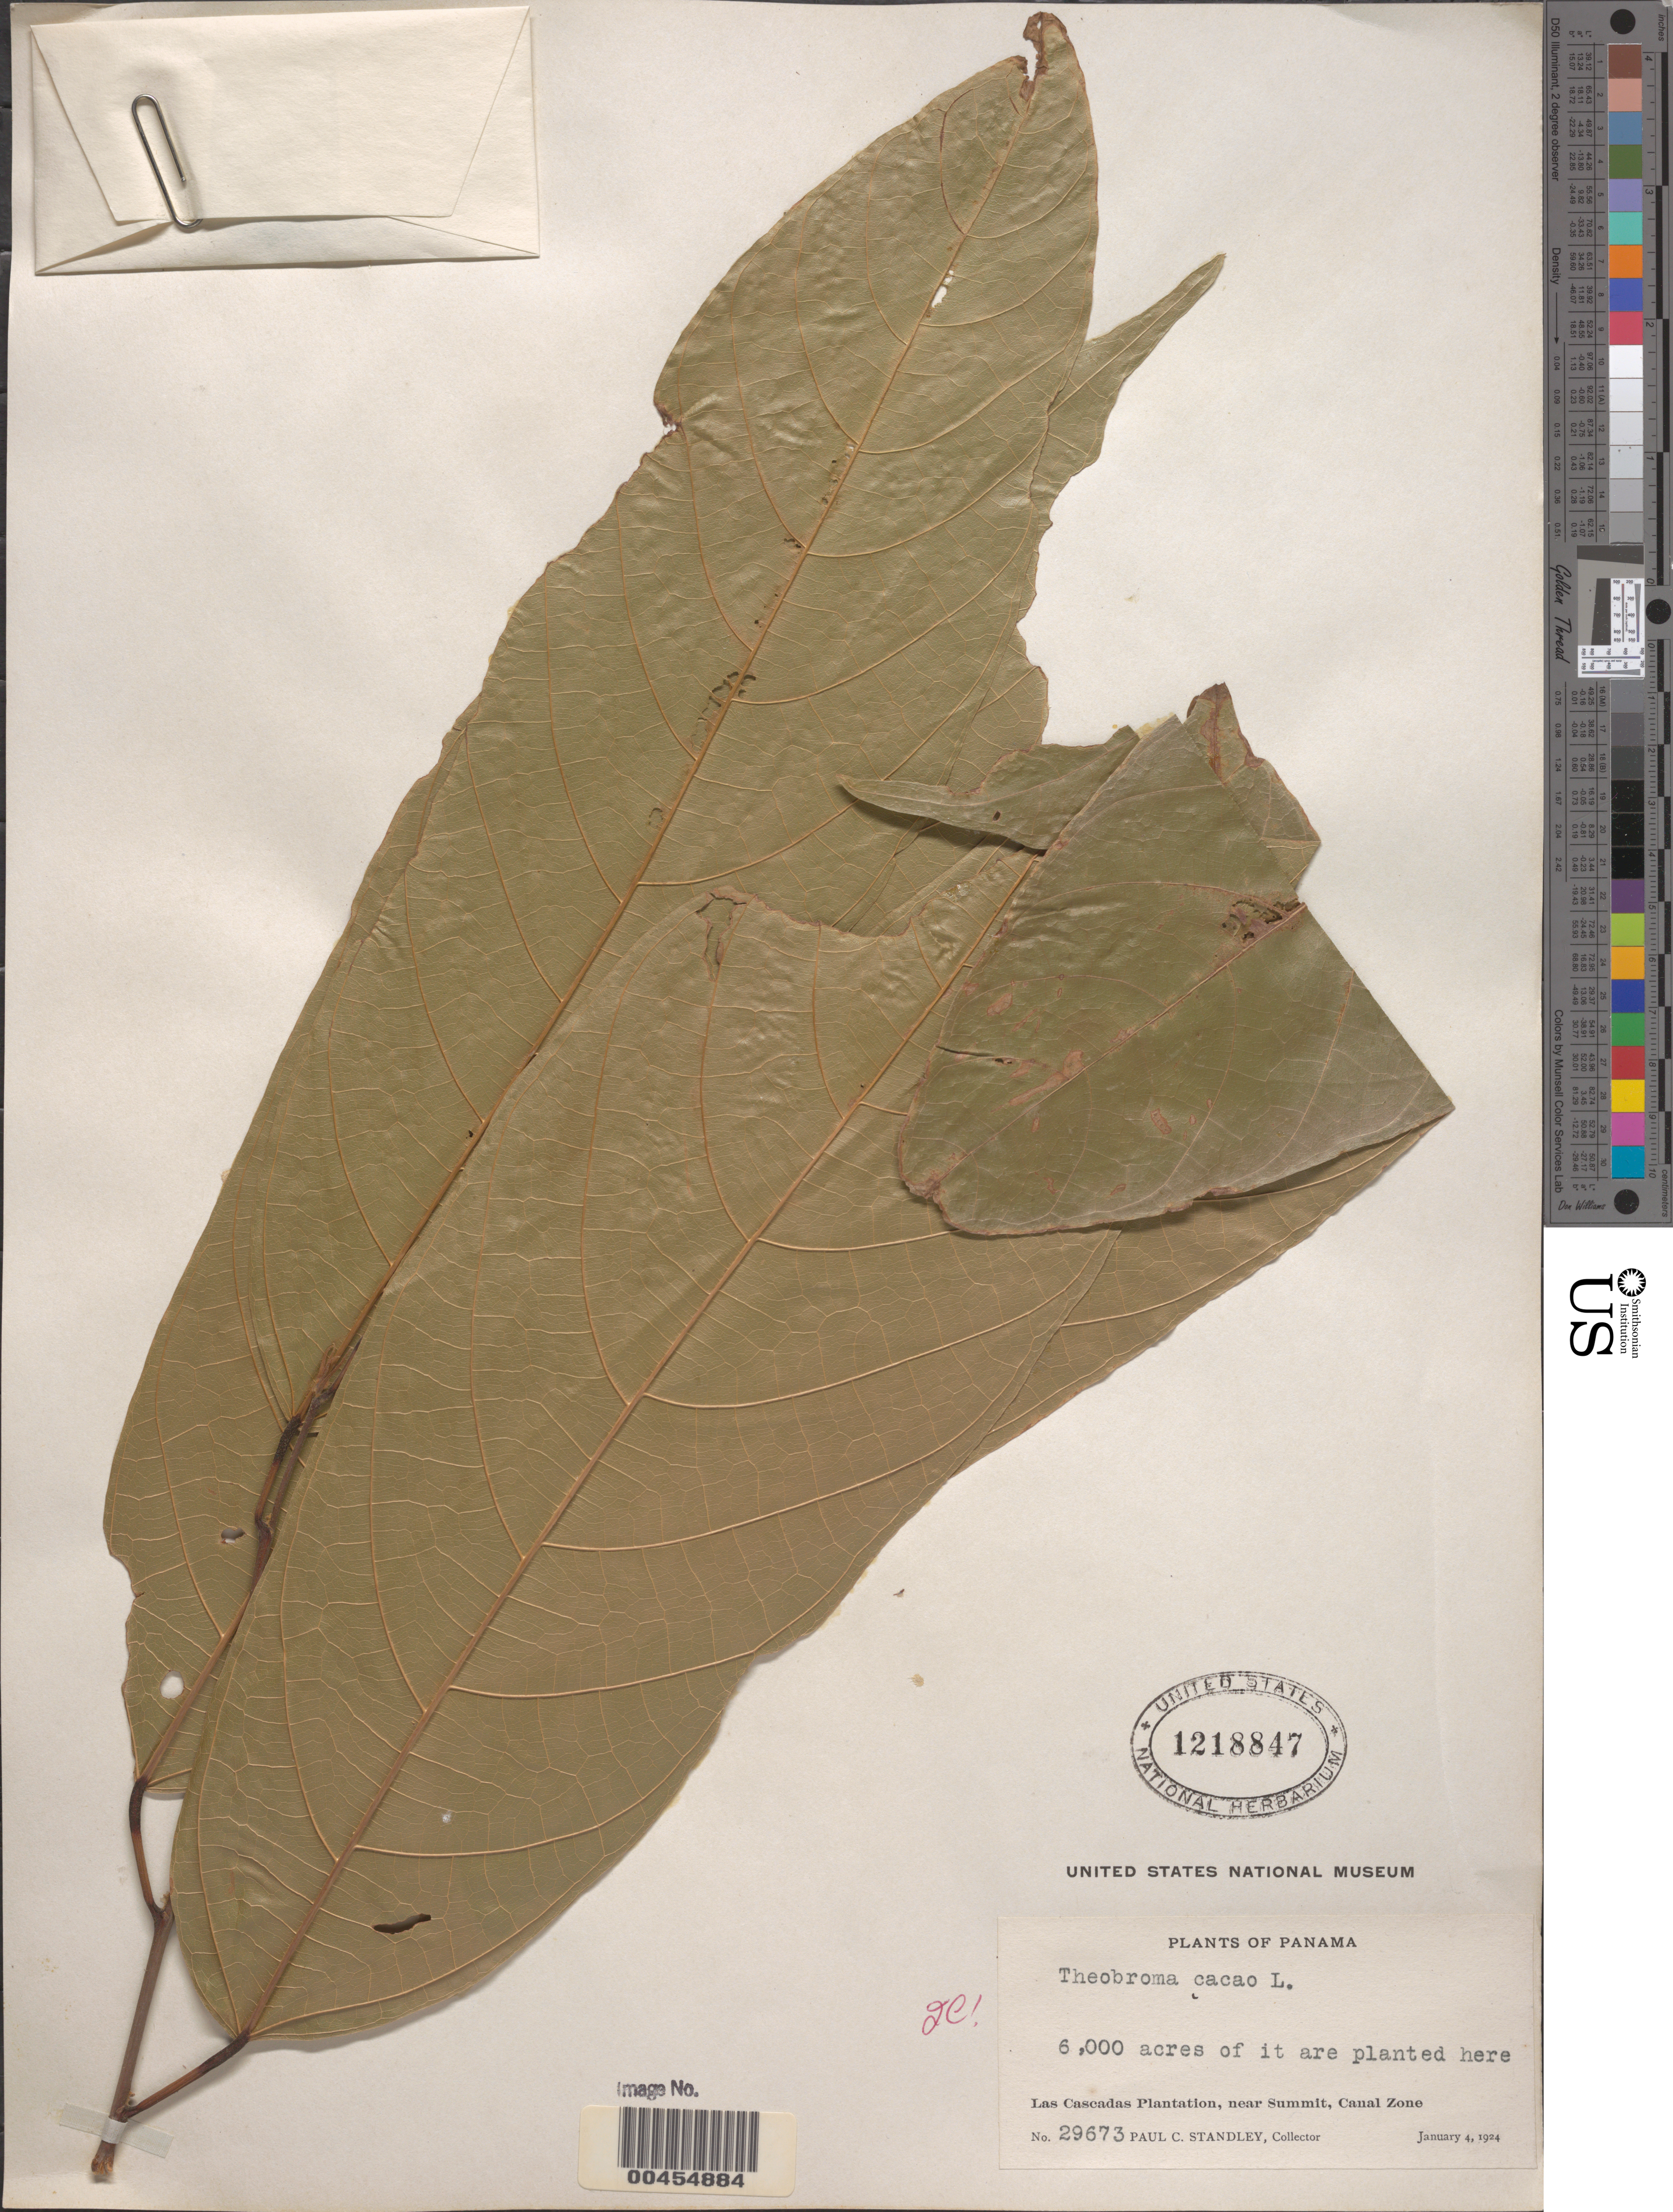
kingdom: Plantae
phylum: Tracheophyta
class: Magnoliopsida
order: Malvales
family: Malvaceae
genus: Theobroma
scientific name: Theobroma cacao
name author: L.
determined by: Cuatrecasas, J.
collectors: P. C. Standley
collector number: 29673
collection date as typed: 04 Jan 1924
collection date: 1924-01-04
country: Panama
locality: Las Cascadas Plantation, near Summit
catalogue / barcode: US 1218847